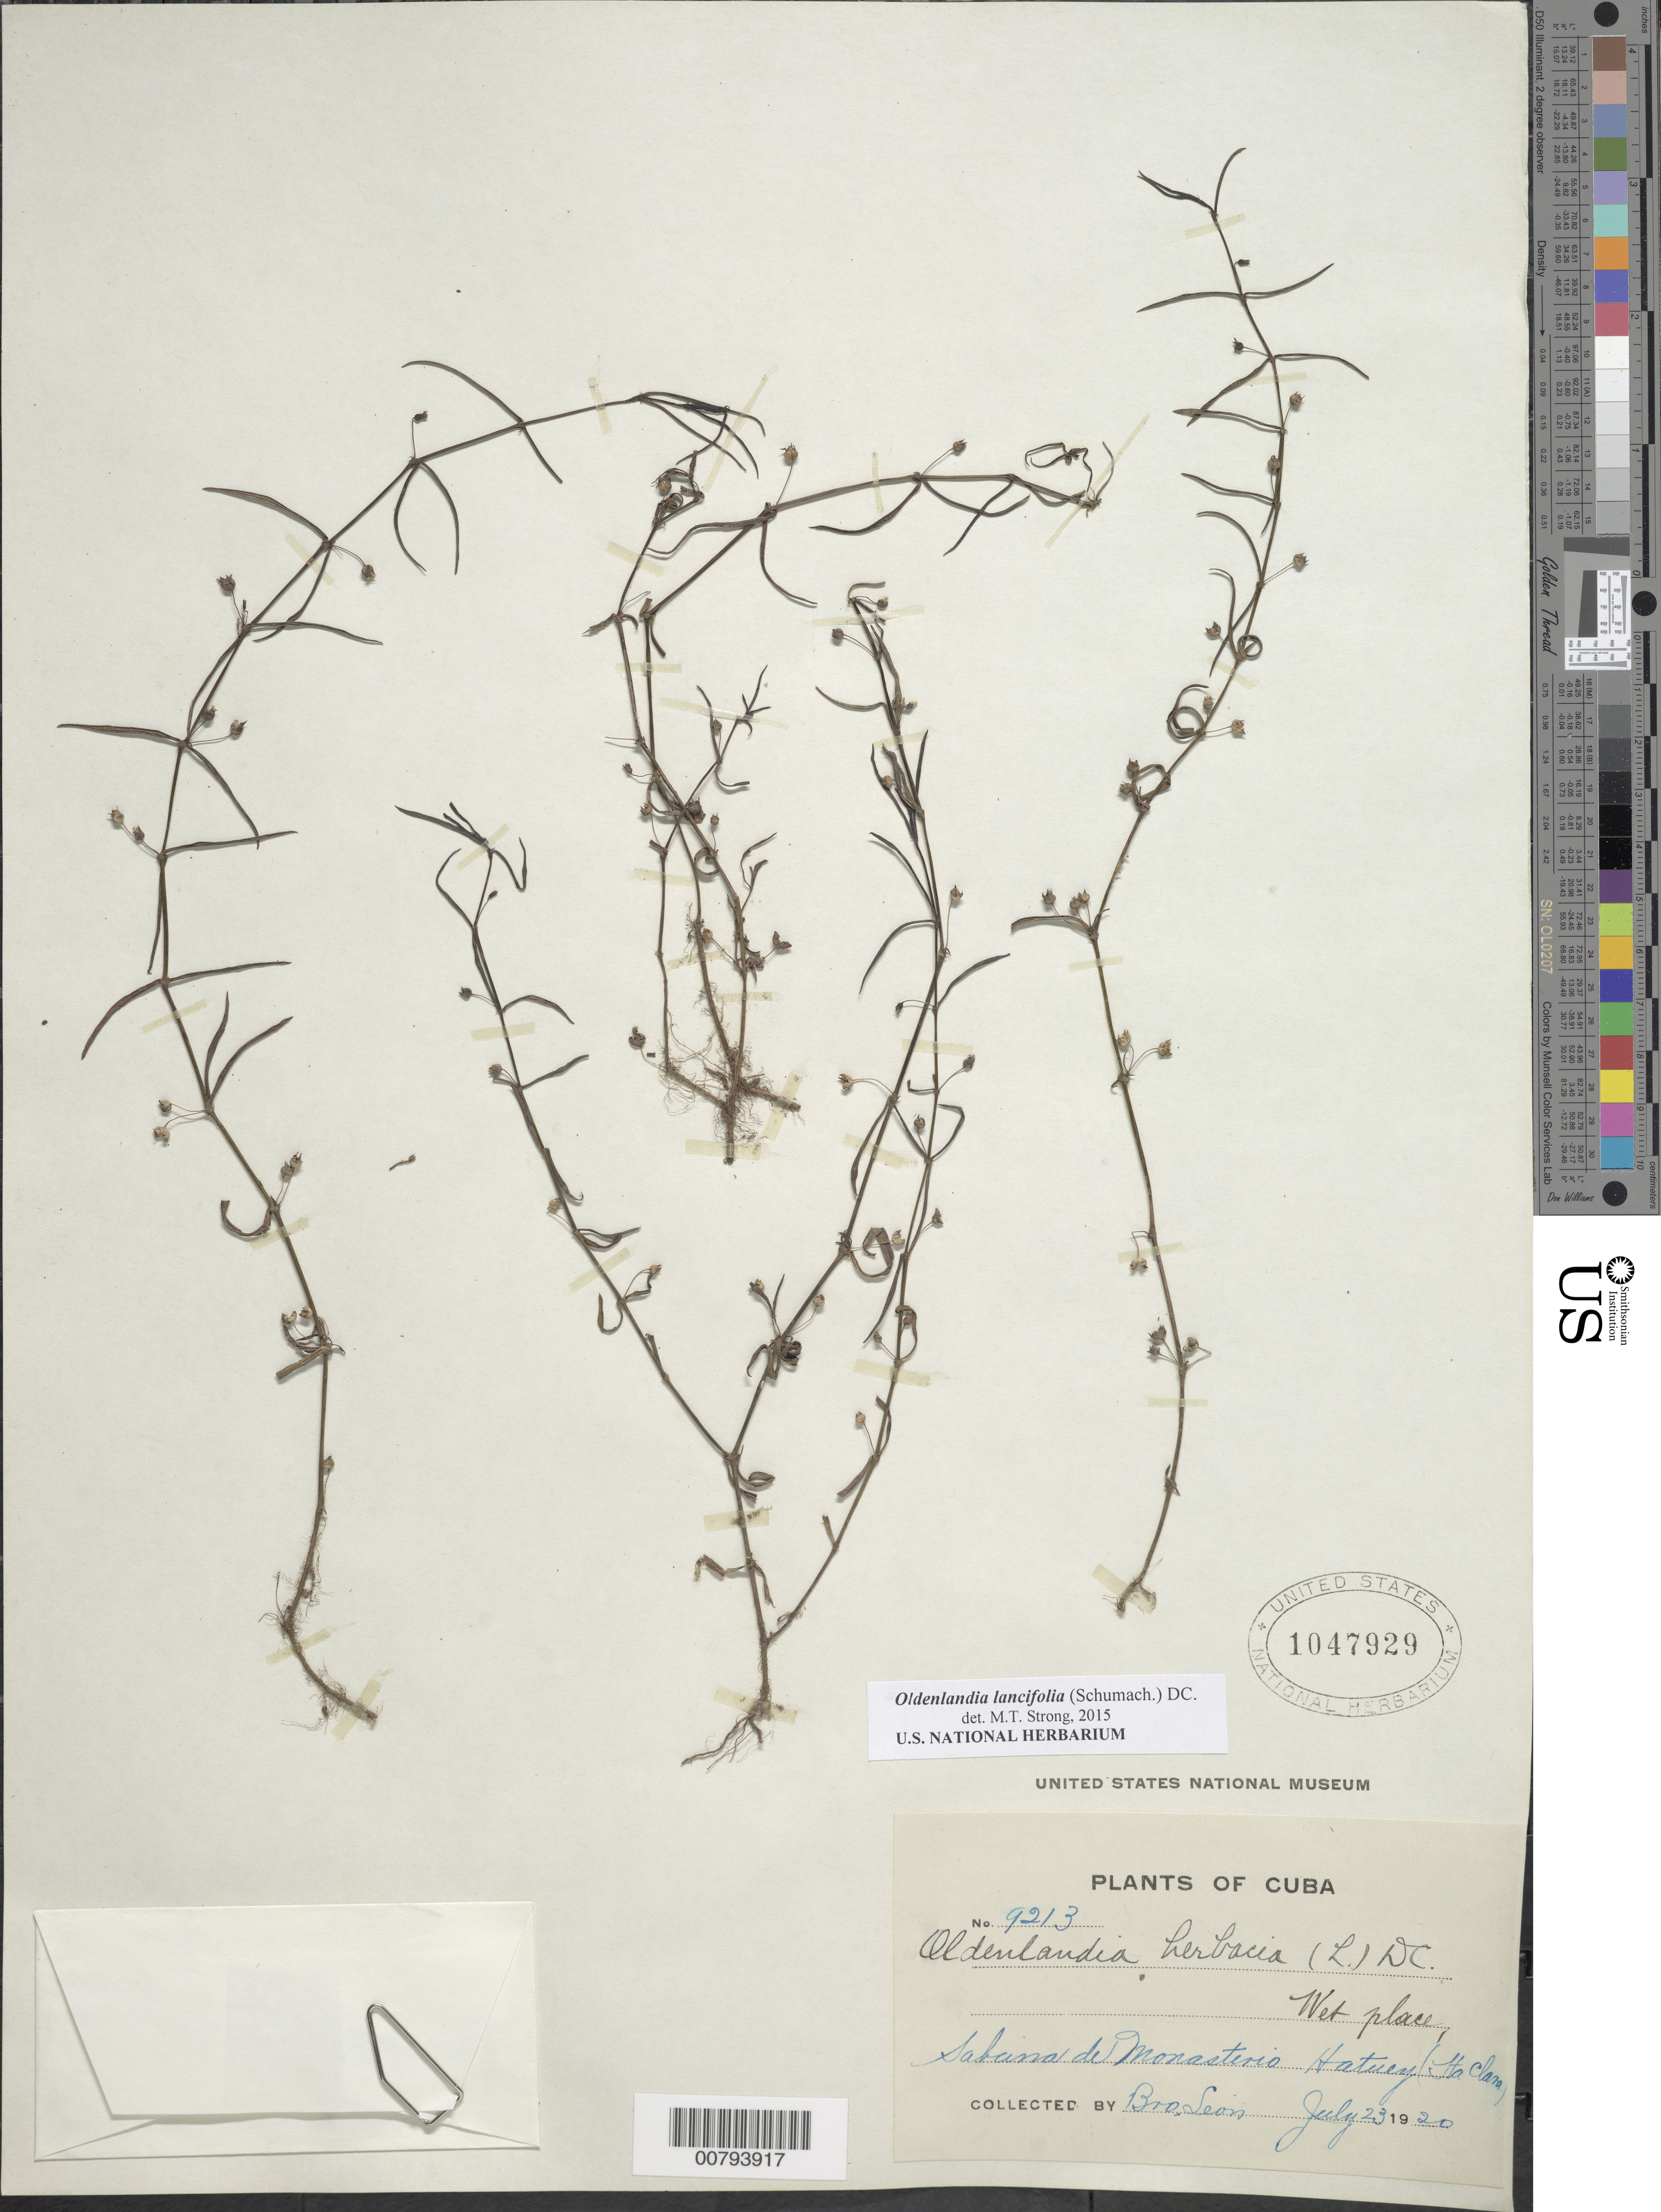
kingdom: Plantae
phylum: Tracheophyta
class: Magnoliopsida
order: Gentianales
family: Rubiaceae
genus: Oldenlandia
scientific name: Oldenlandia uniflora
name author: L.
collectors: Bro. León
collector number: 9213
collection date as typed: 23 Jul 1920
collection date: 1920-07-23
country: Cuba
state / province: Santa Clara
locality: Sabana de Monasterio Hatuey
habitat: Wet place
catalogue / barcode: US 1047929